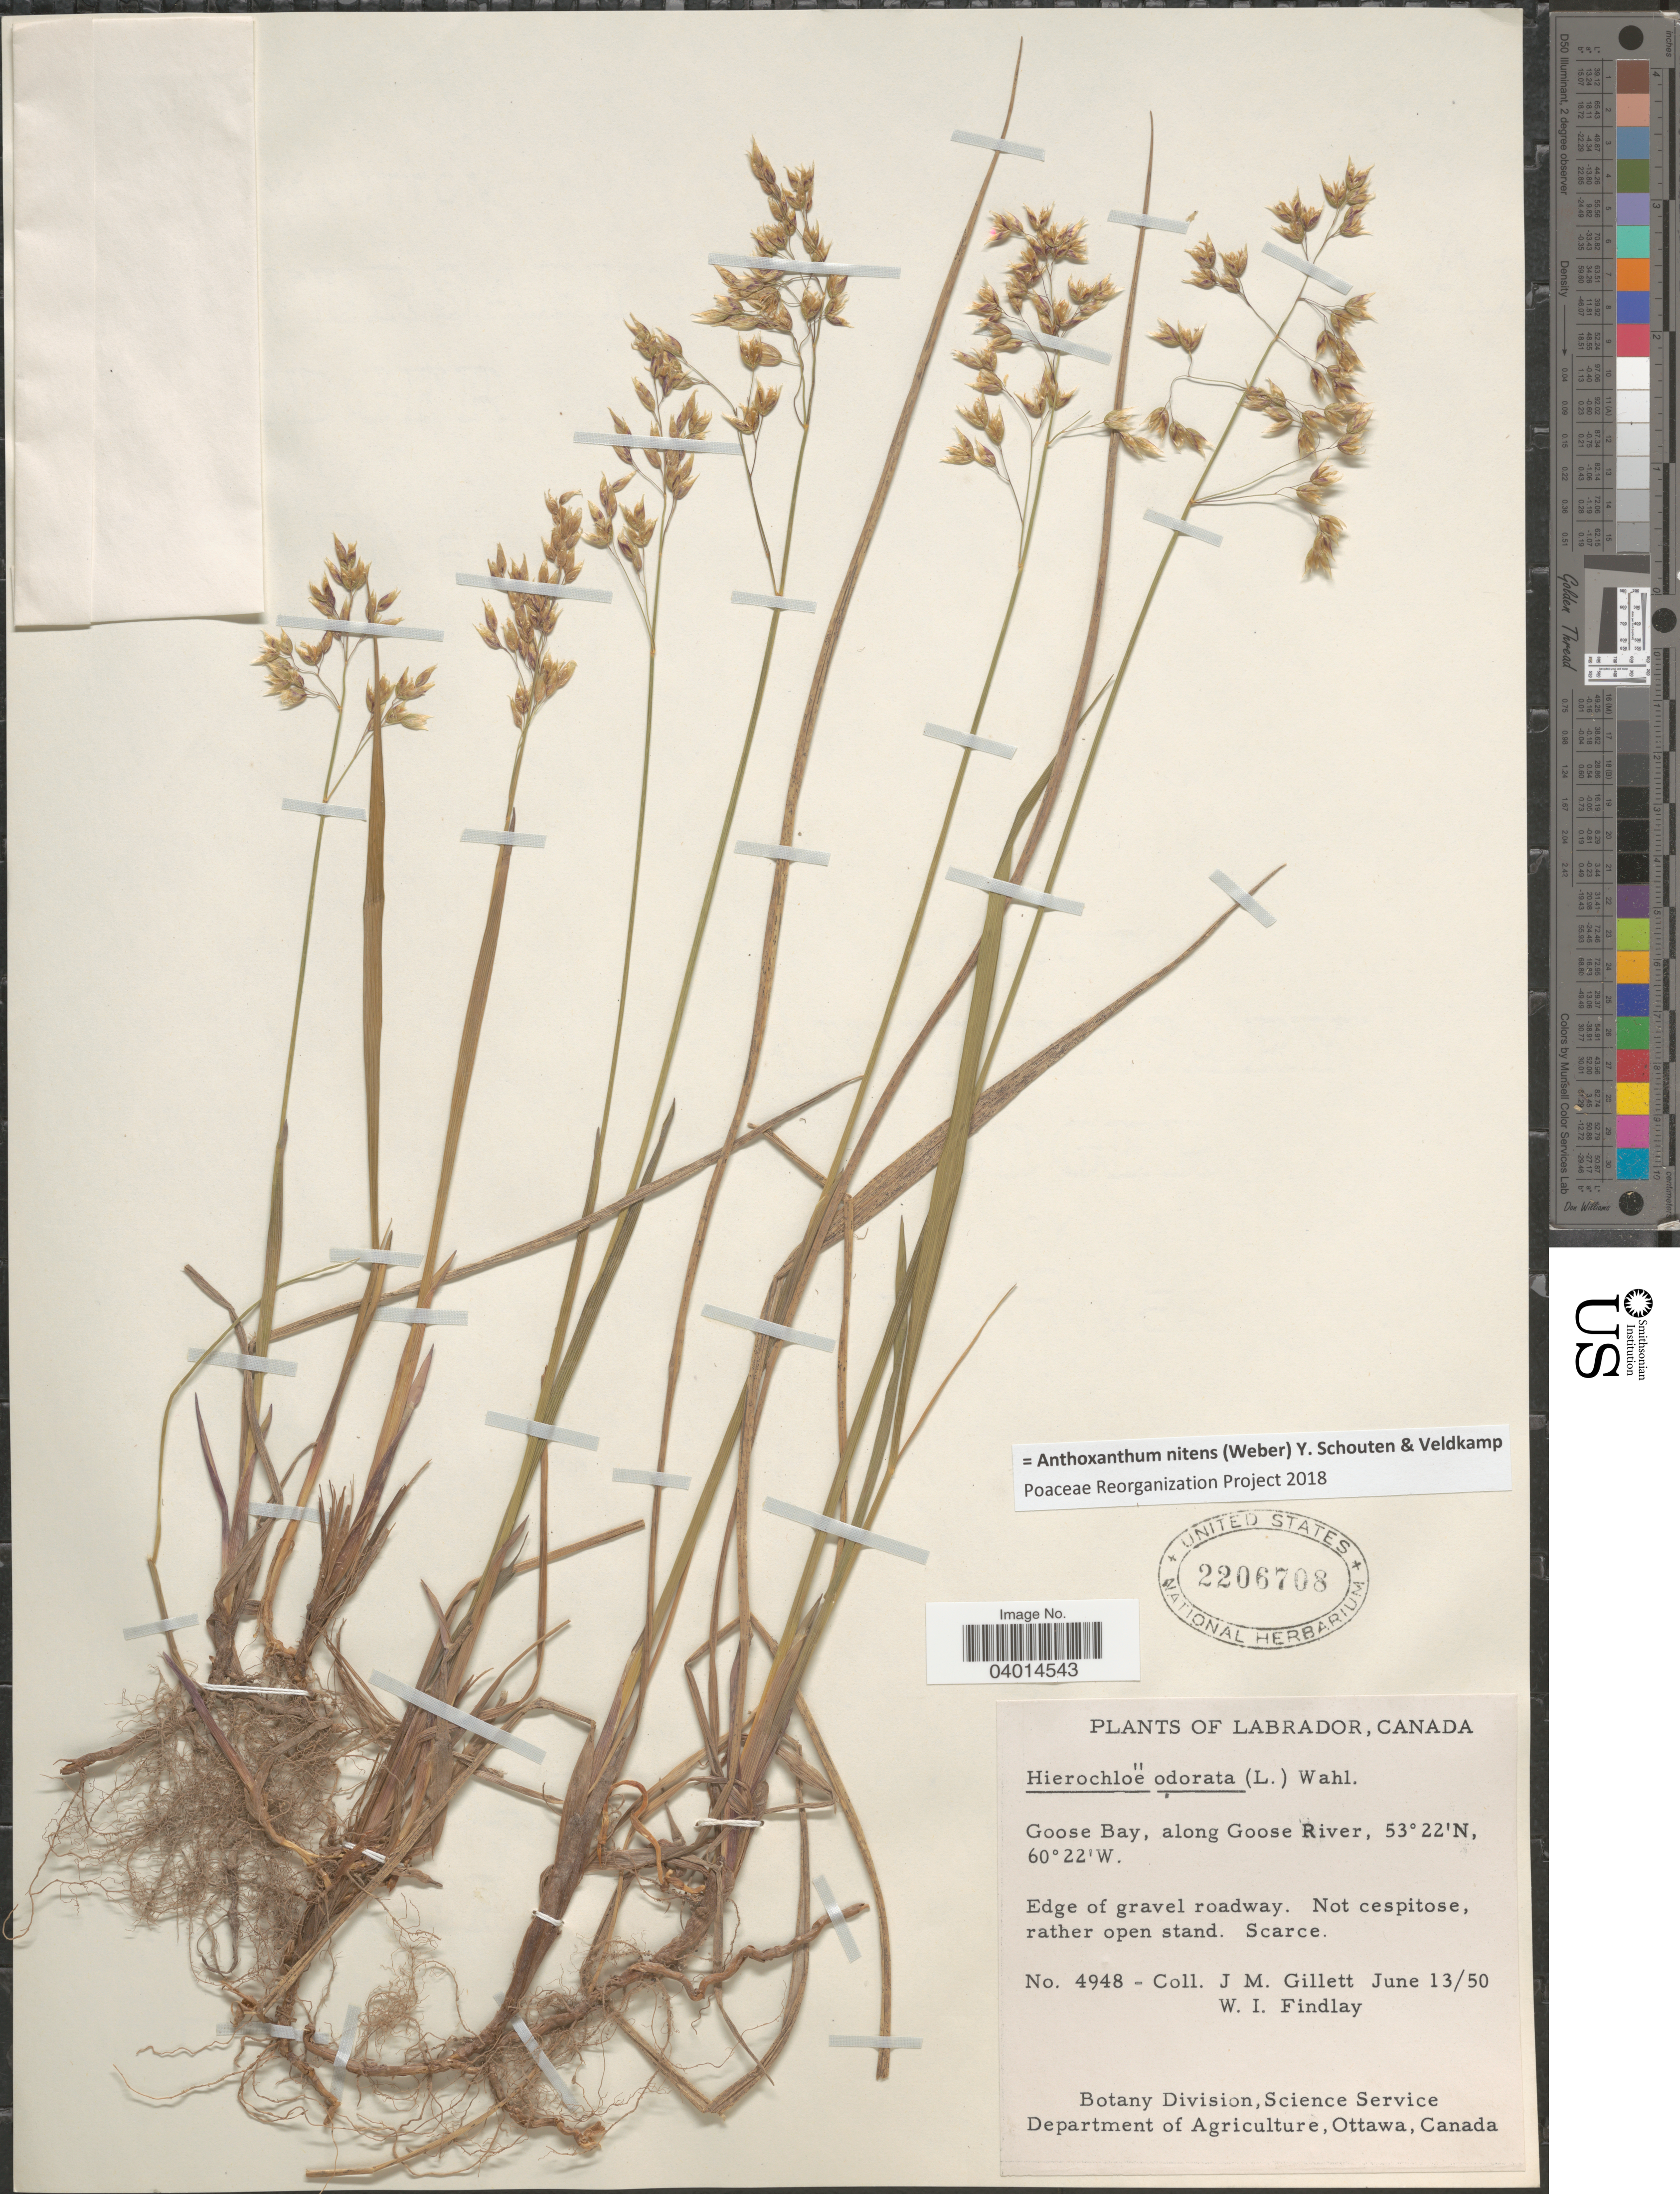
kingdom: Plantae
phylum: Tracheophyta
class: Liliopsida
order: Poales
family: Poaceae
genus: Anthoxanthum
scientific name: Anthoxanthum nitens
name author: (G.H. Weber) R.T.A. Schouten & Veldkamp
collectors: J. M. Gillett & W. Findlay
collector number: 4948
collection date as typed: Transcribed d/m/y: 13/6/50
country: Canada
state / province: Newfoundland and Labrador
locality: Labrador. Goose Bay, along Goose River.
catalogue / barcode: US 2206708